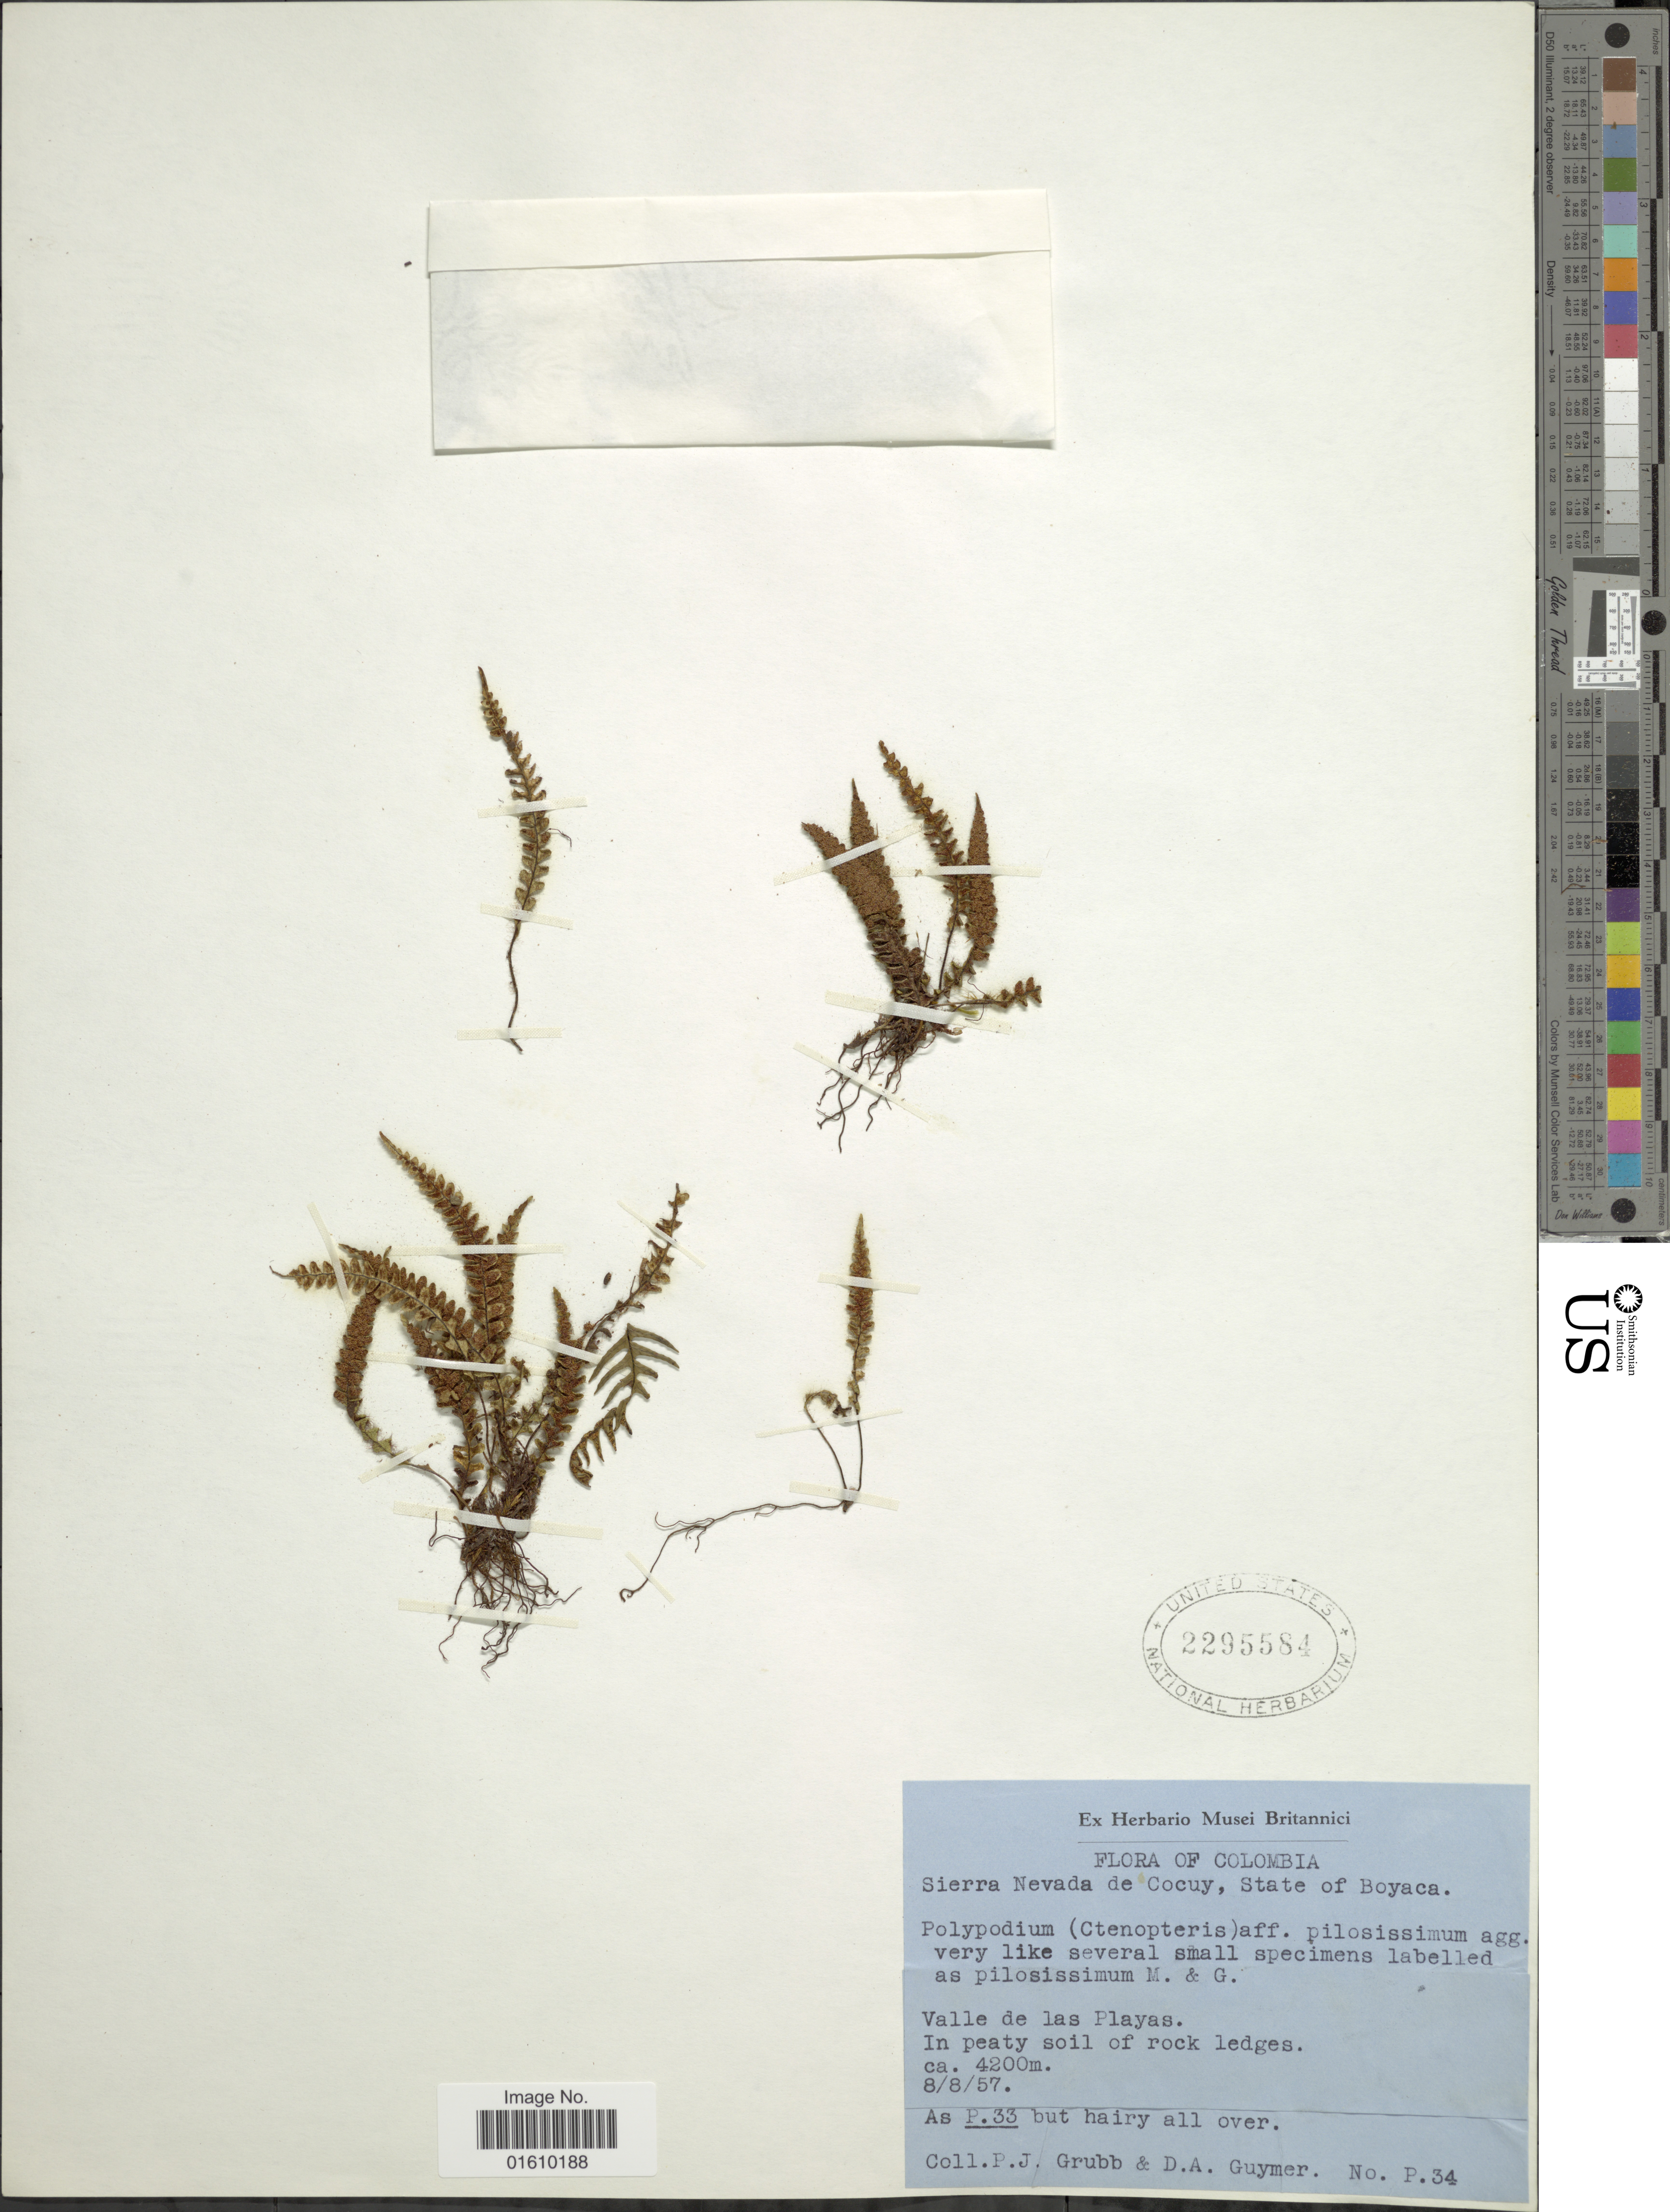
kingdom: Plantae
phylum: Tracheophyta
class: Polypodiopsida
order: Polypodiales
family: Polypodiaceae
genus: Melpomene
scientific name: Melpomene pilosissima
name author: (M. Martens & Galeotti) A.R. Sm. & R.C. Moran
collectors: P. J. Grubb & D. Guymer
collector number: P34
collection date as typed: Transcribed d/m/y: 8/8/57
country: Colombia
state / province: Boyacá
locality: Sierra Nevada de Cocuy, Valle de las Playas, In peaty soil of rock ledges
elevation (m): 4200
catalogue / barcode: US 2295584